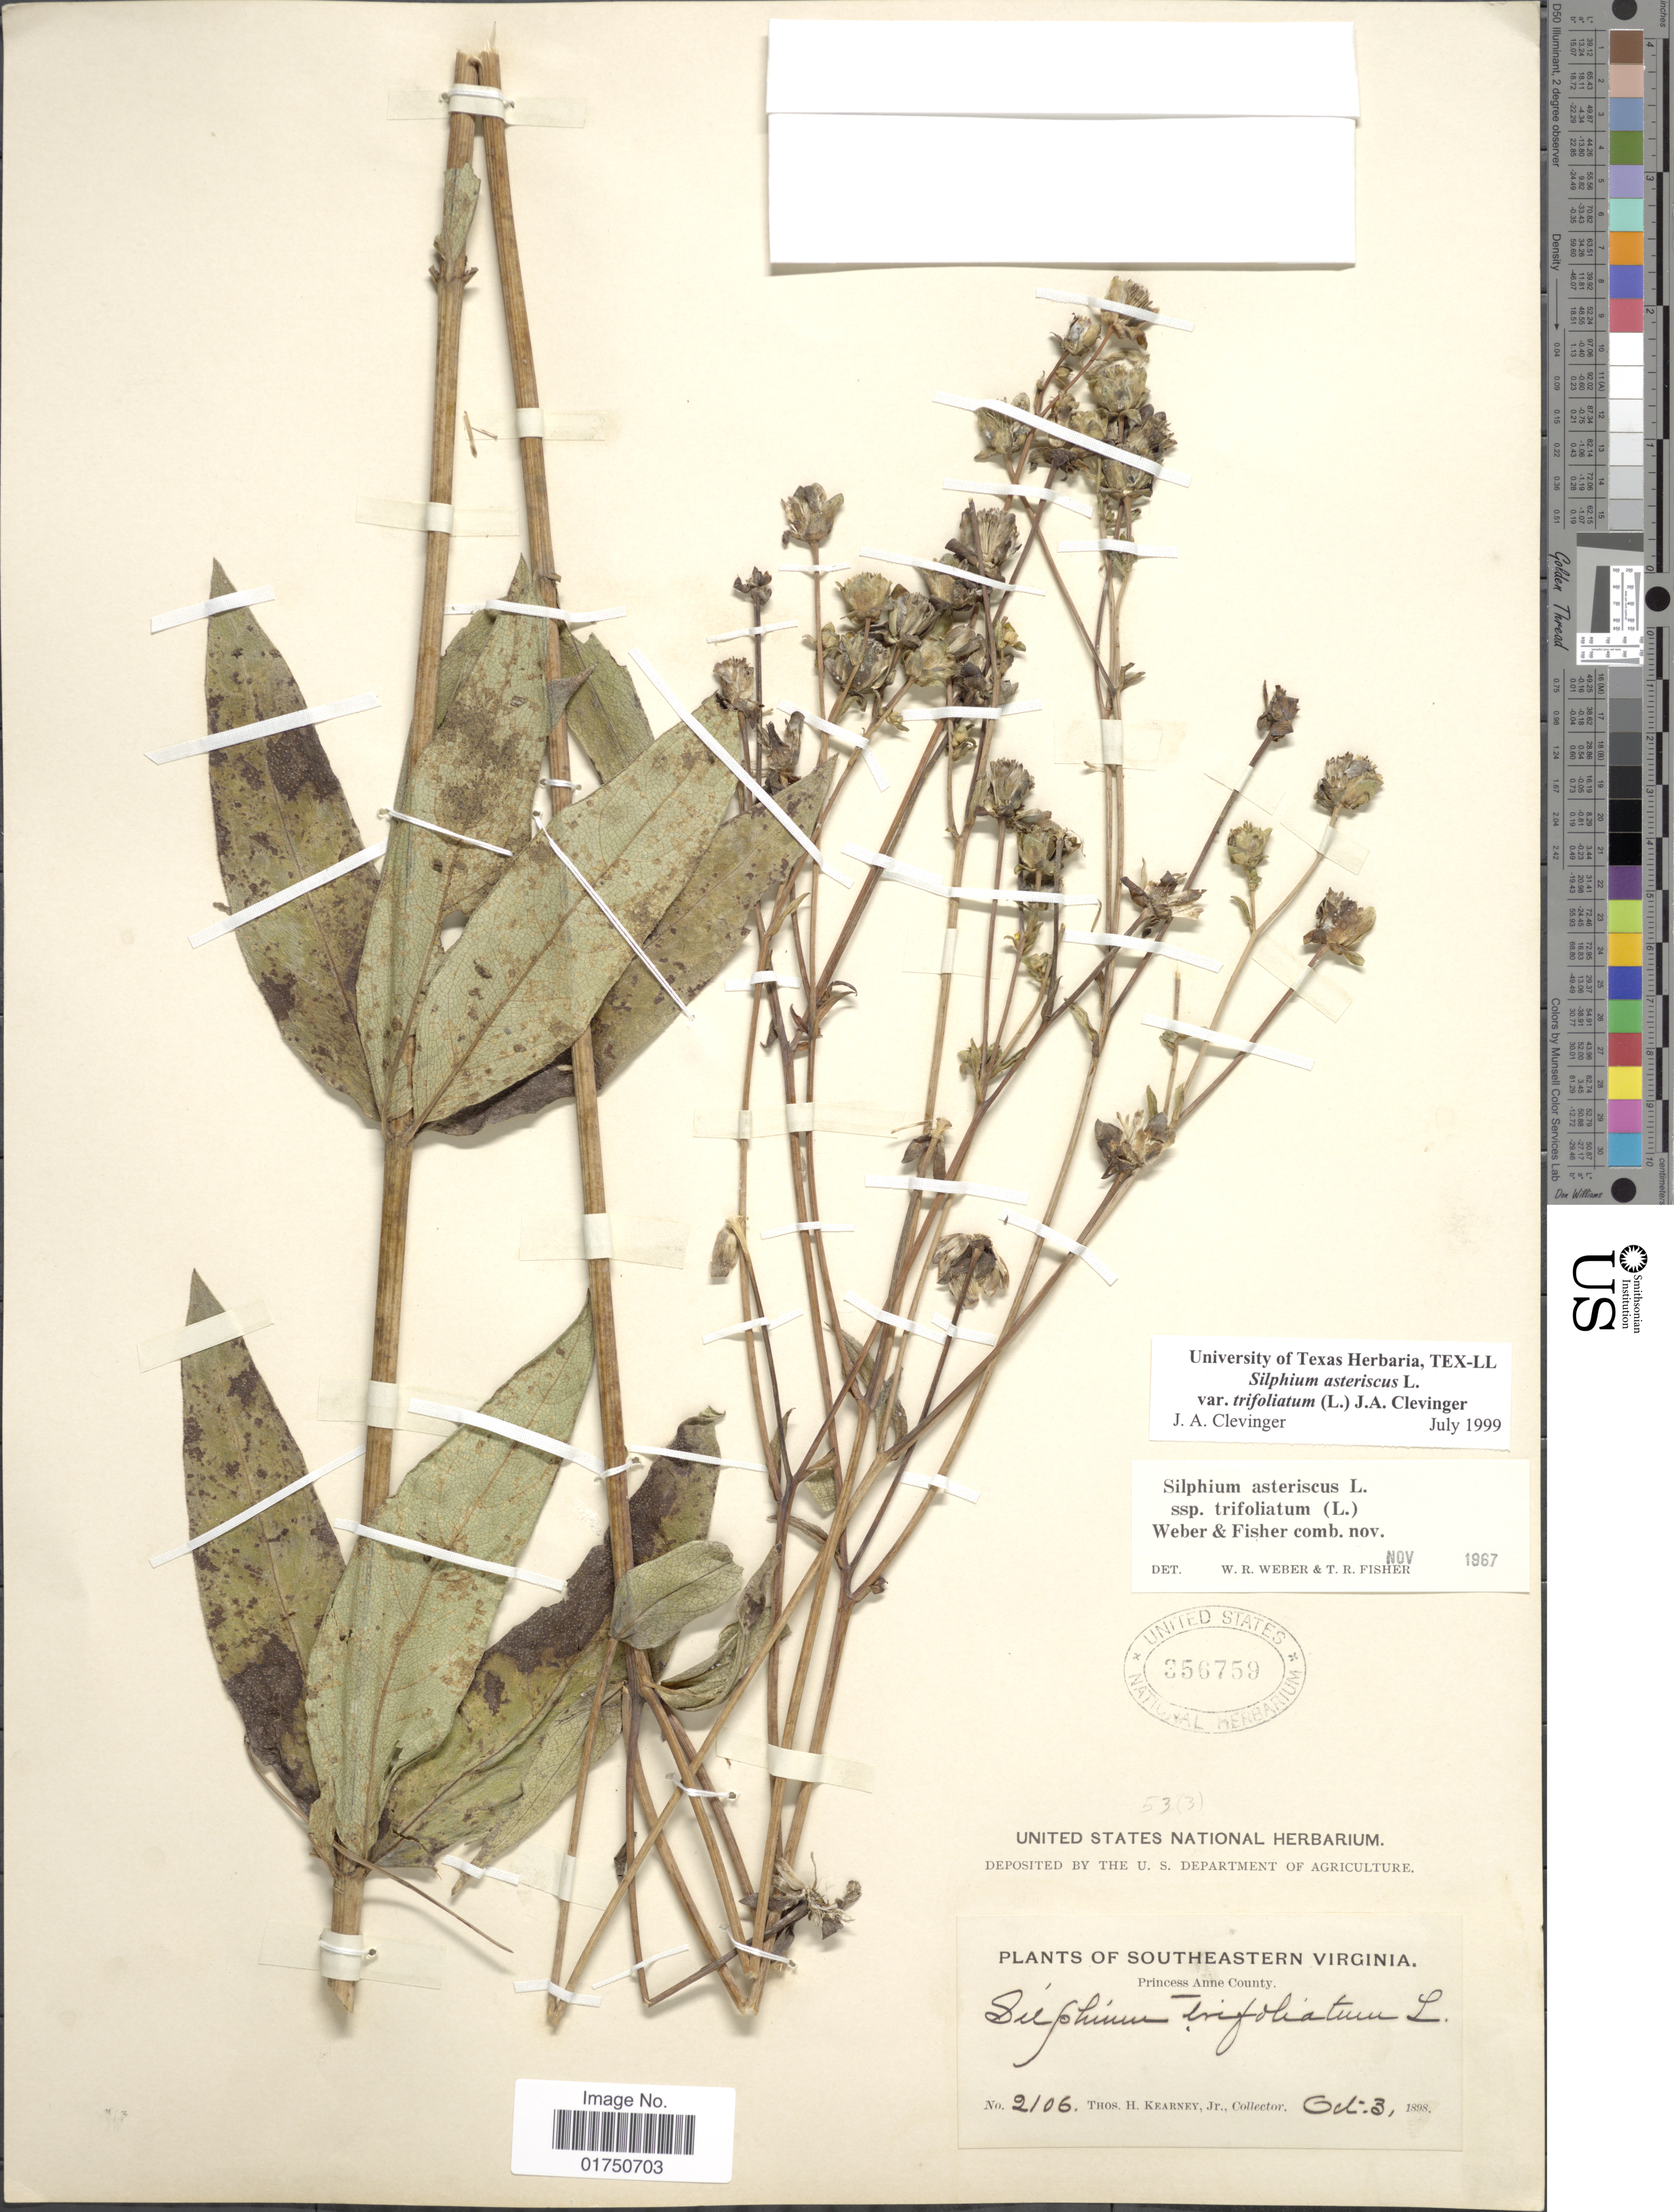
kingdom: Plantae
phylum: Tracheophyta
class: Magnoliopsida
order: Asterales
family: Asteraceae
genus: Silphium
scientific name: Silphium asteriscus var. trifoliatum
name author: (L.) Clevinger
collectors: T. H. Kearney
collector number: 2106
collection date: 1898-10-03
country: United States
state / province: Virginia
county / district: City of Virginia Beach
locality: Southeastern Virginia. Princess Anne County.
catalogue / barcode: US 356759